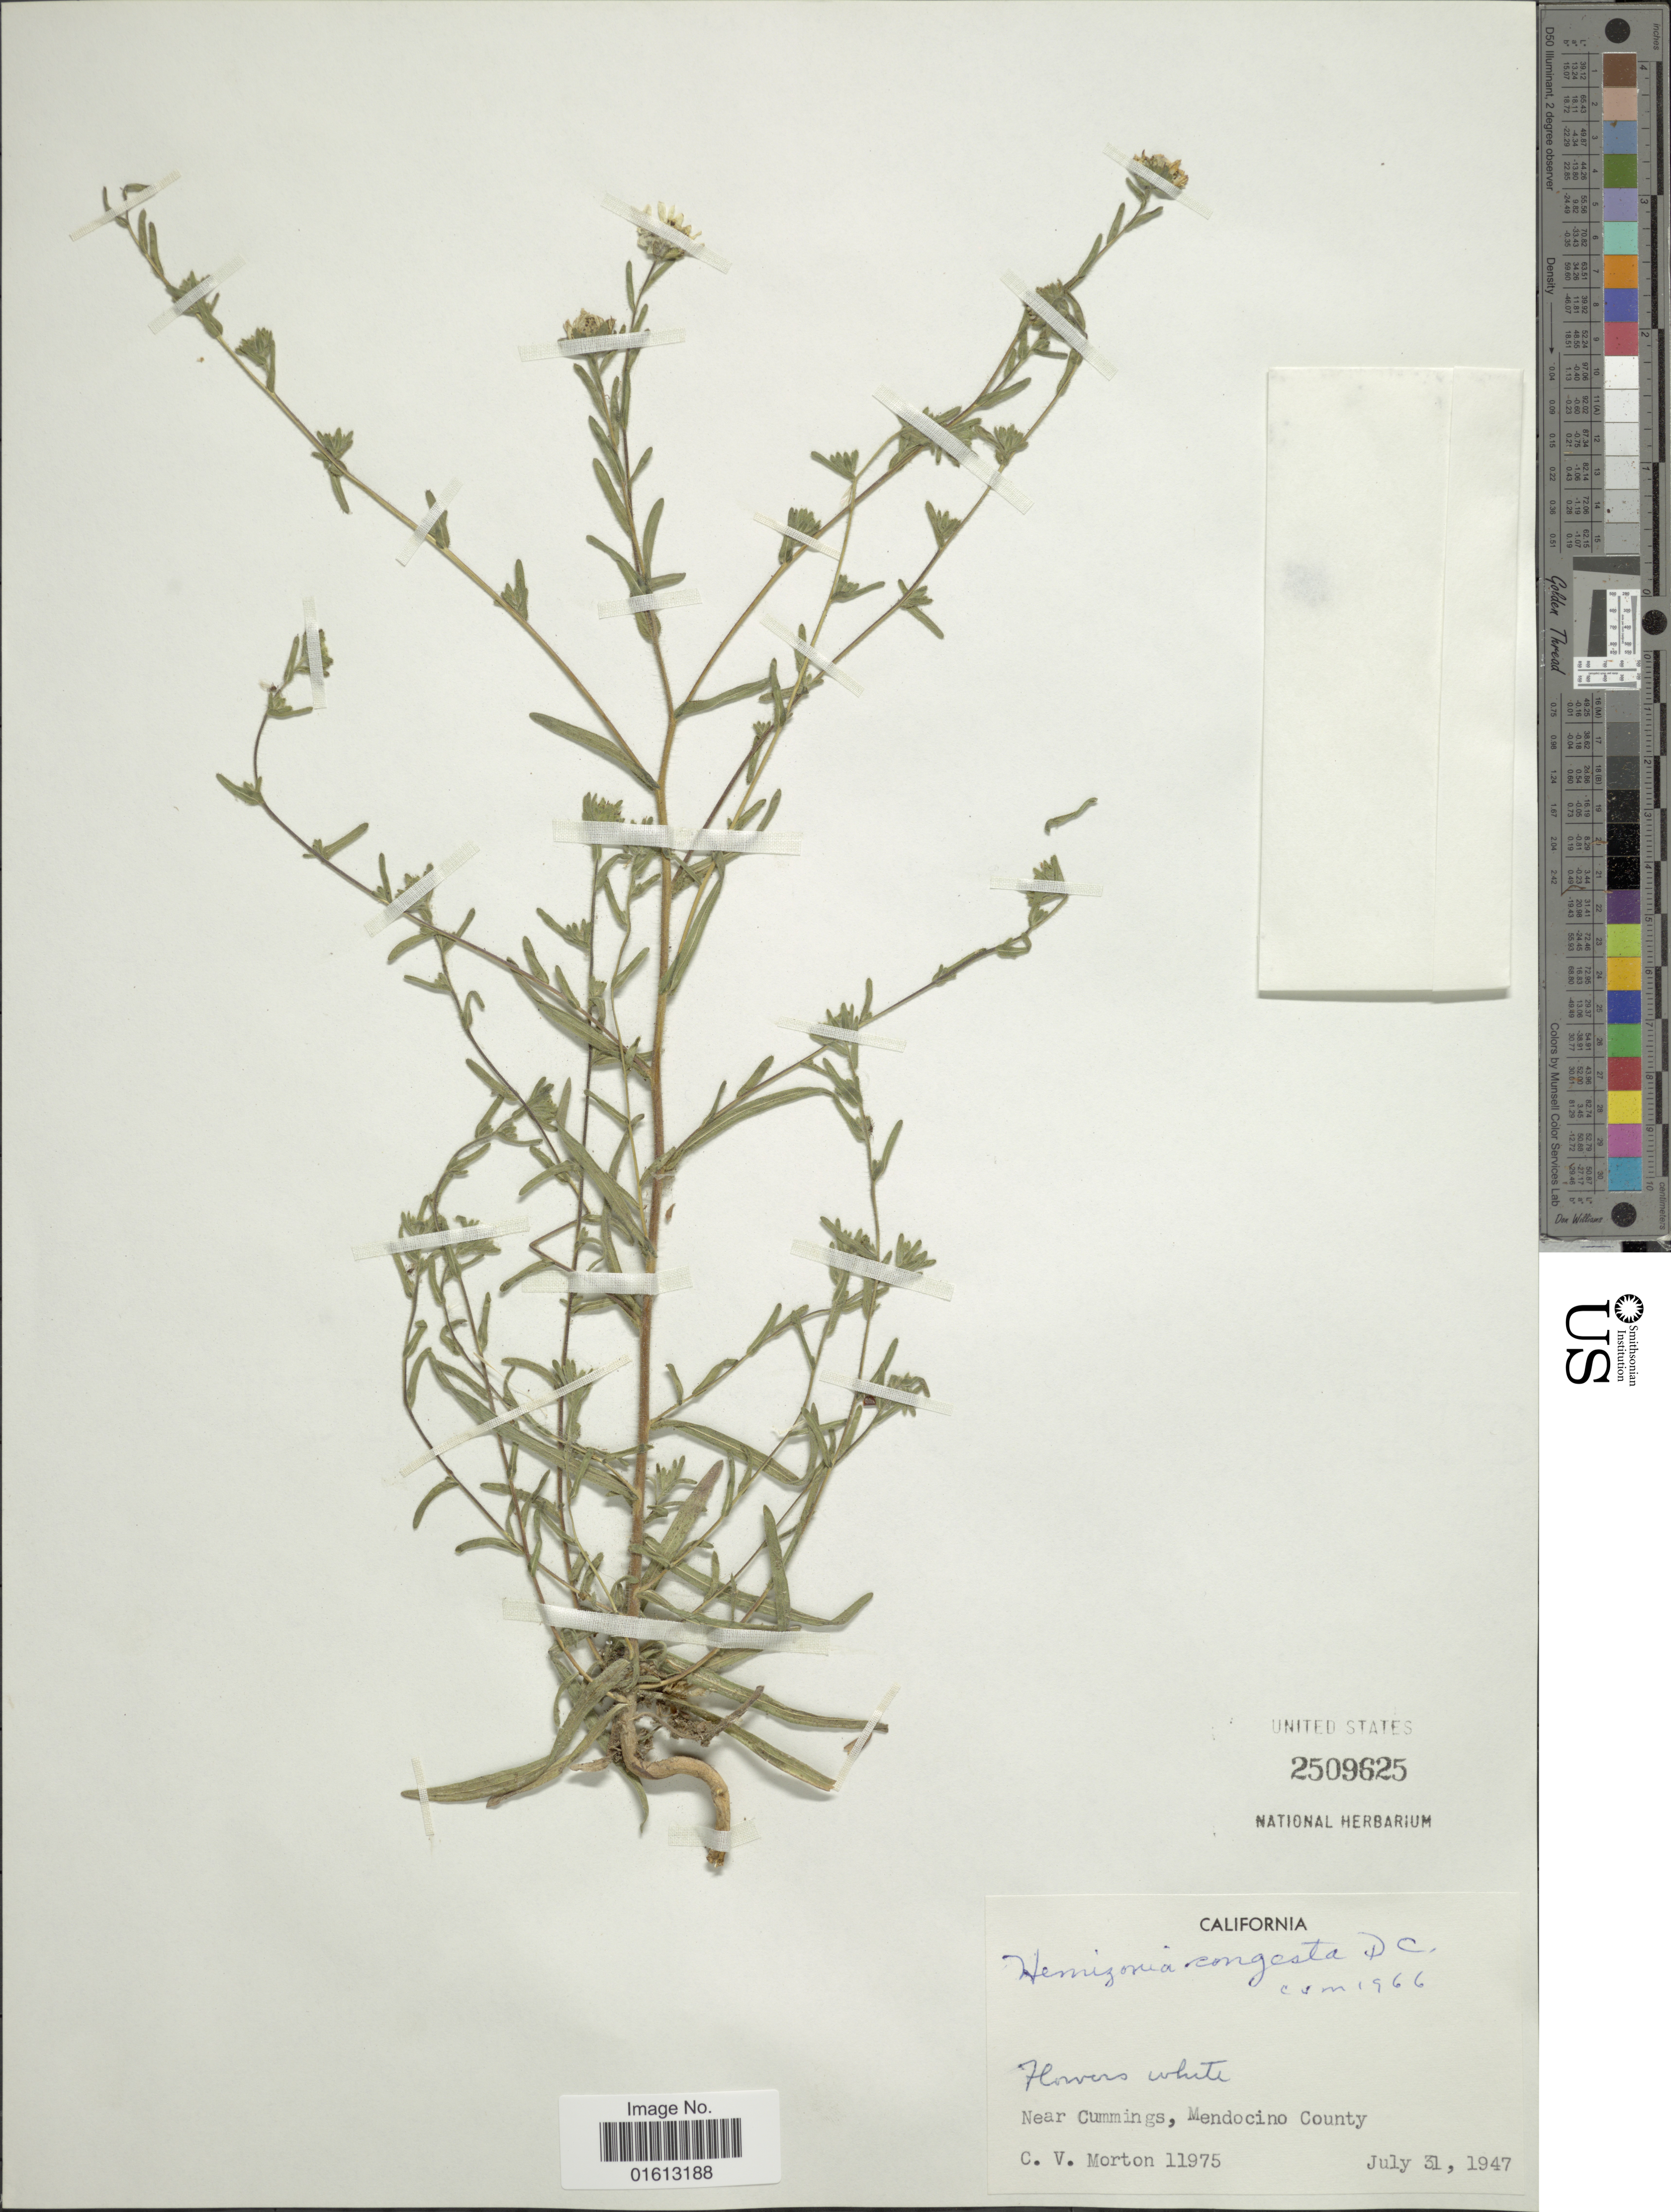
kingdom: Plantae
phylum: Tracheophyta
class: Magnoliopsida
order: Asterales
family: Asteraceae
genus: Hemizonia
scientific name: Hemizonia congesta subsp. congesta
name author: DC.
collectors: C. V. Morton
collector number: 11975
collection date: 1947-07-31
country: United States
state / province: California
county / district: Mendocino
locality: Near Cummings, Mendocino County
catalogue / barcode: US 2509625